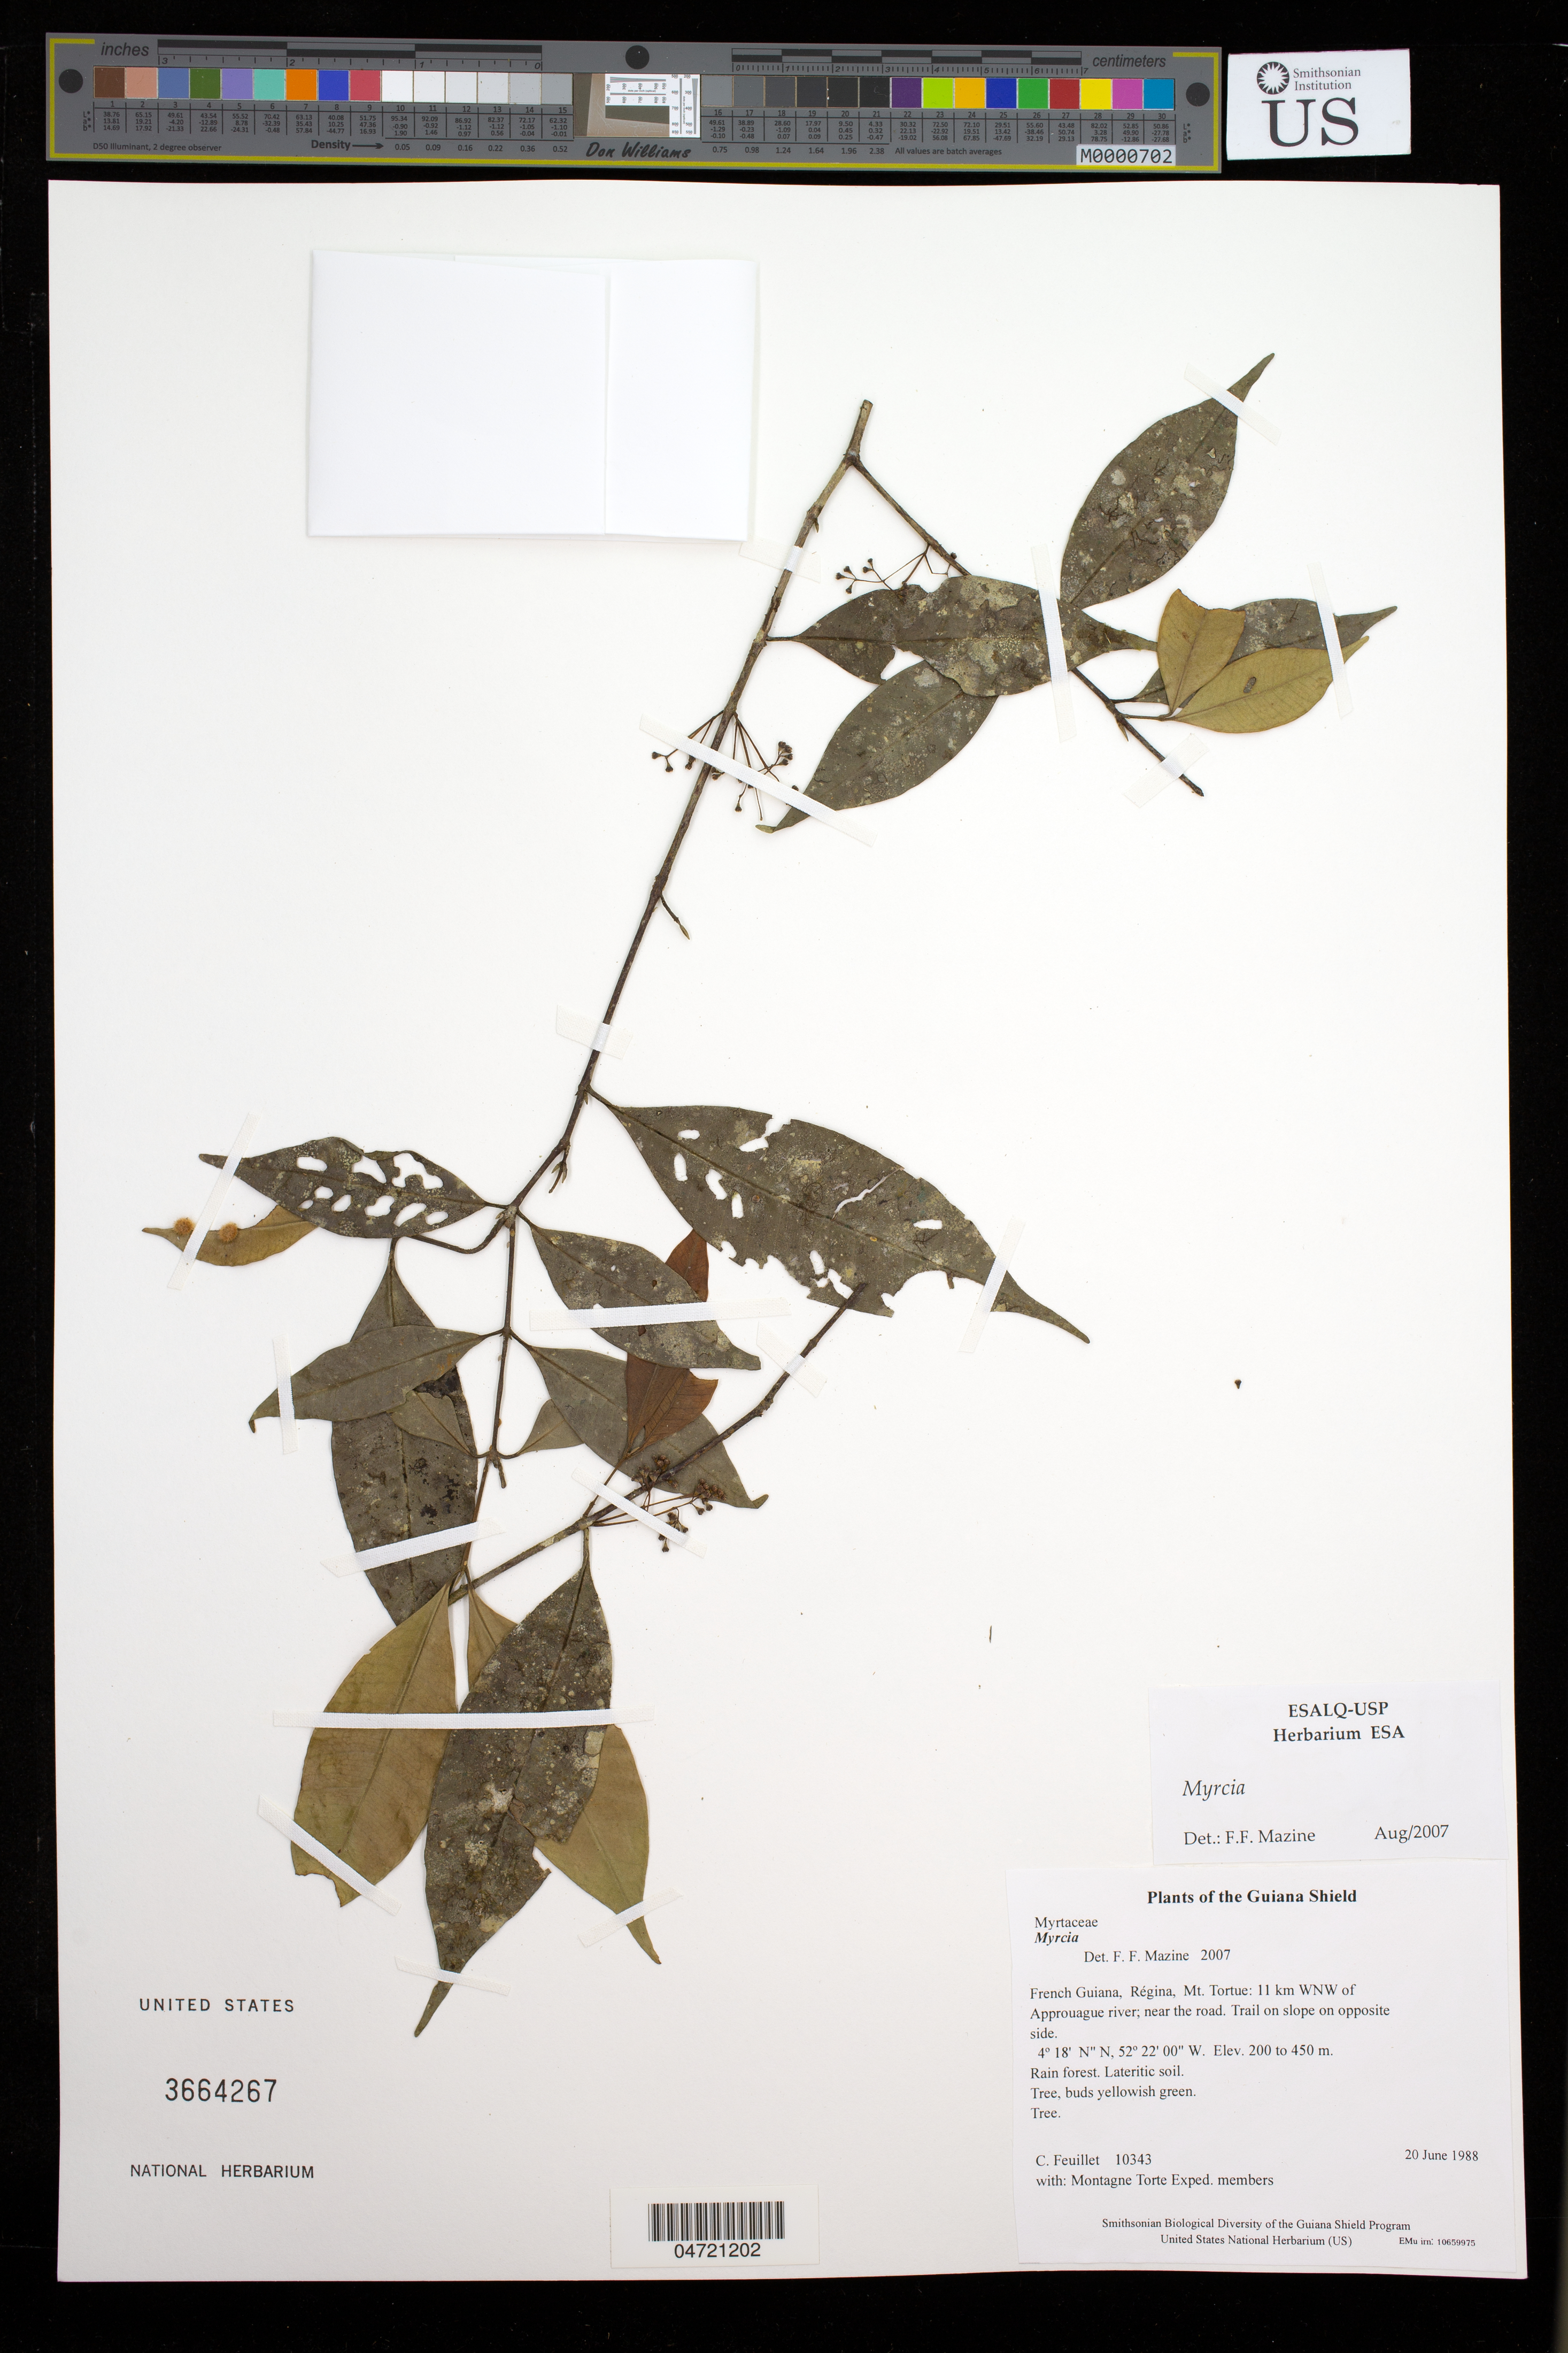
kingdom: Plantae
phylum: Tracheophyta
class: Magnoliopsida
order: Myrtales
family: Myrtaceae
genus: Myrcia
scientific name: Myrcia sp.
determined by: Mazine, Fiorella F.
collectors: C. Feuillet & Montagne Torte Exped. members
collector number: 10343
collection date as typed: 20 June 1988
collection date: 1988-06-20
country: French Guiana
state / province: Cayenne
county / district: Regina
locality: Mt. Tortue: 11 km WNW of Approuague river; near the road. Trail on slope on opposite side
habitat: Rain forest. Lateritic soil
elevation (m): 200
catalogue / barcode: US 3664267